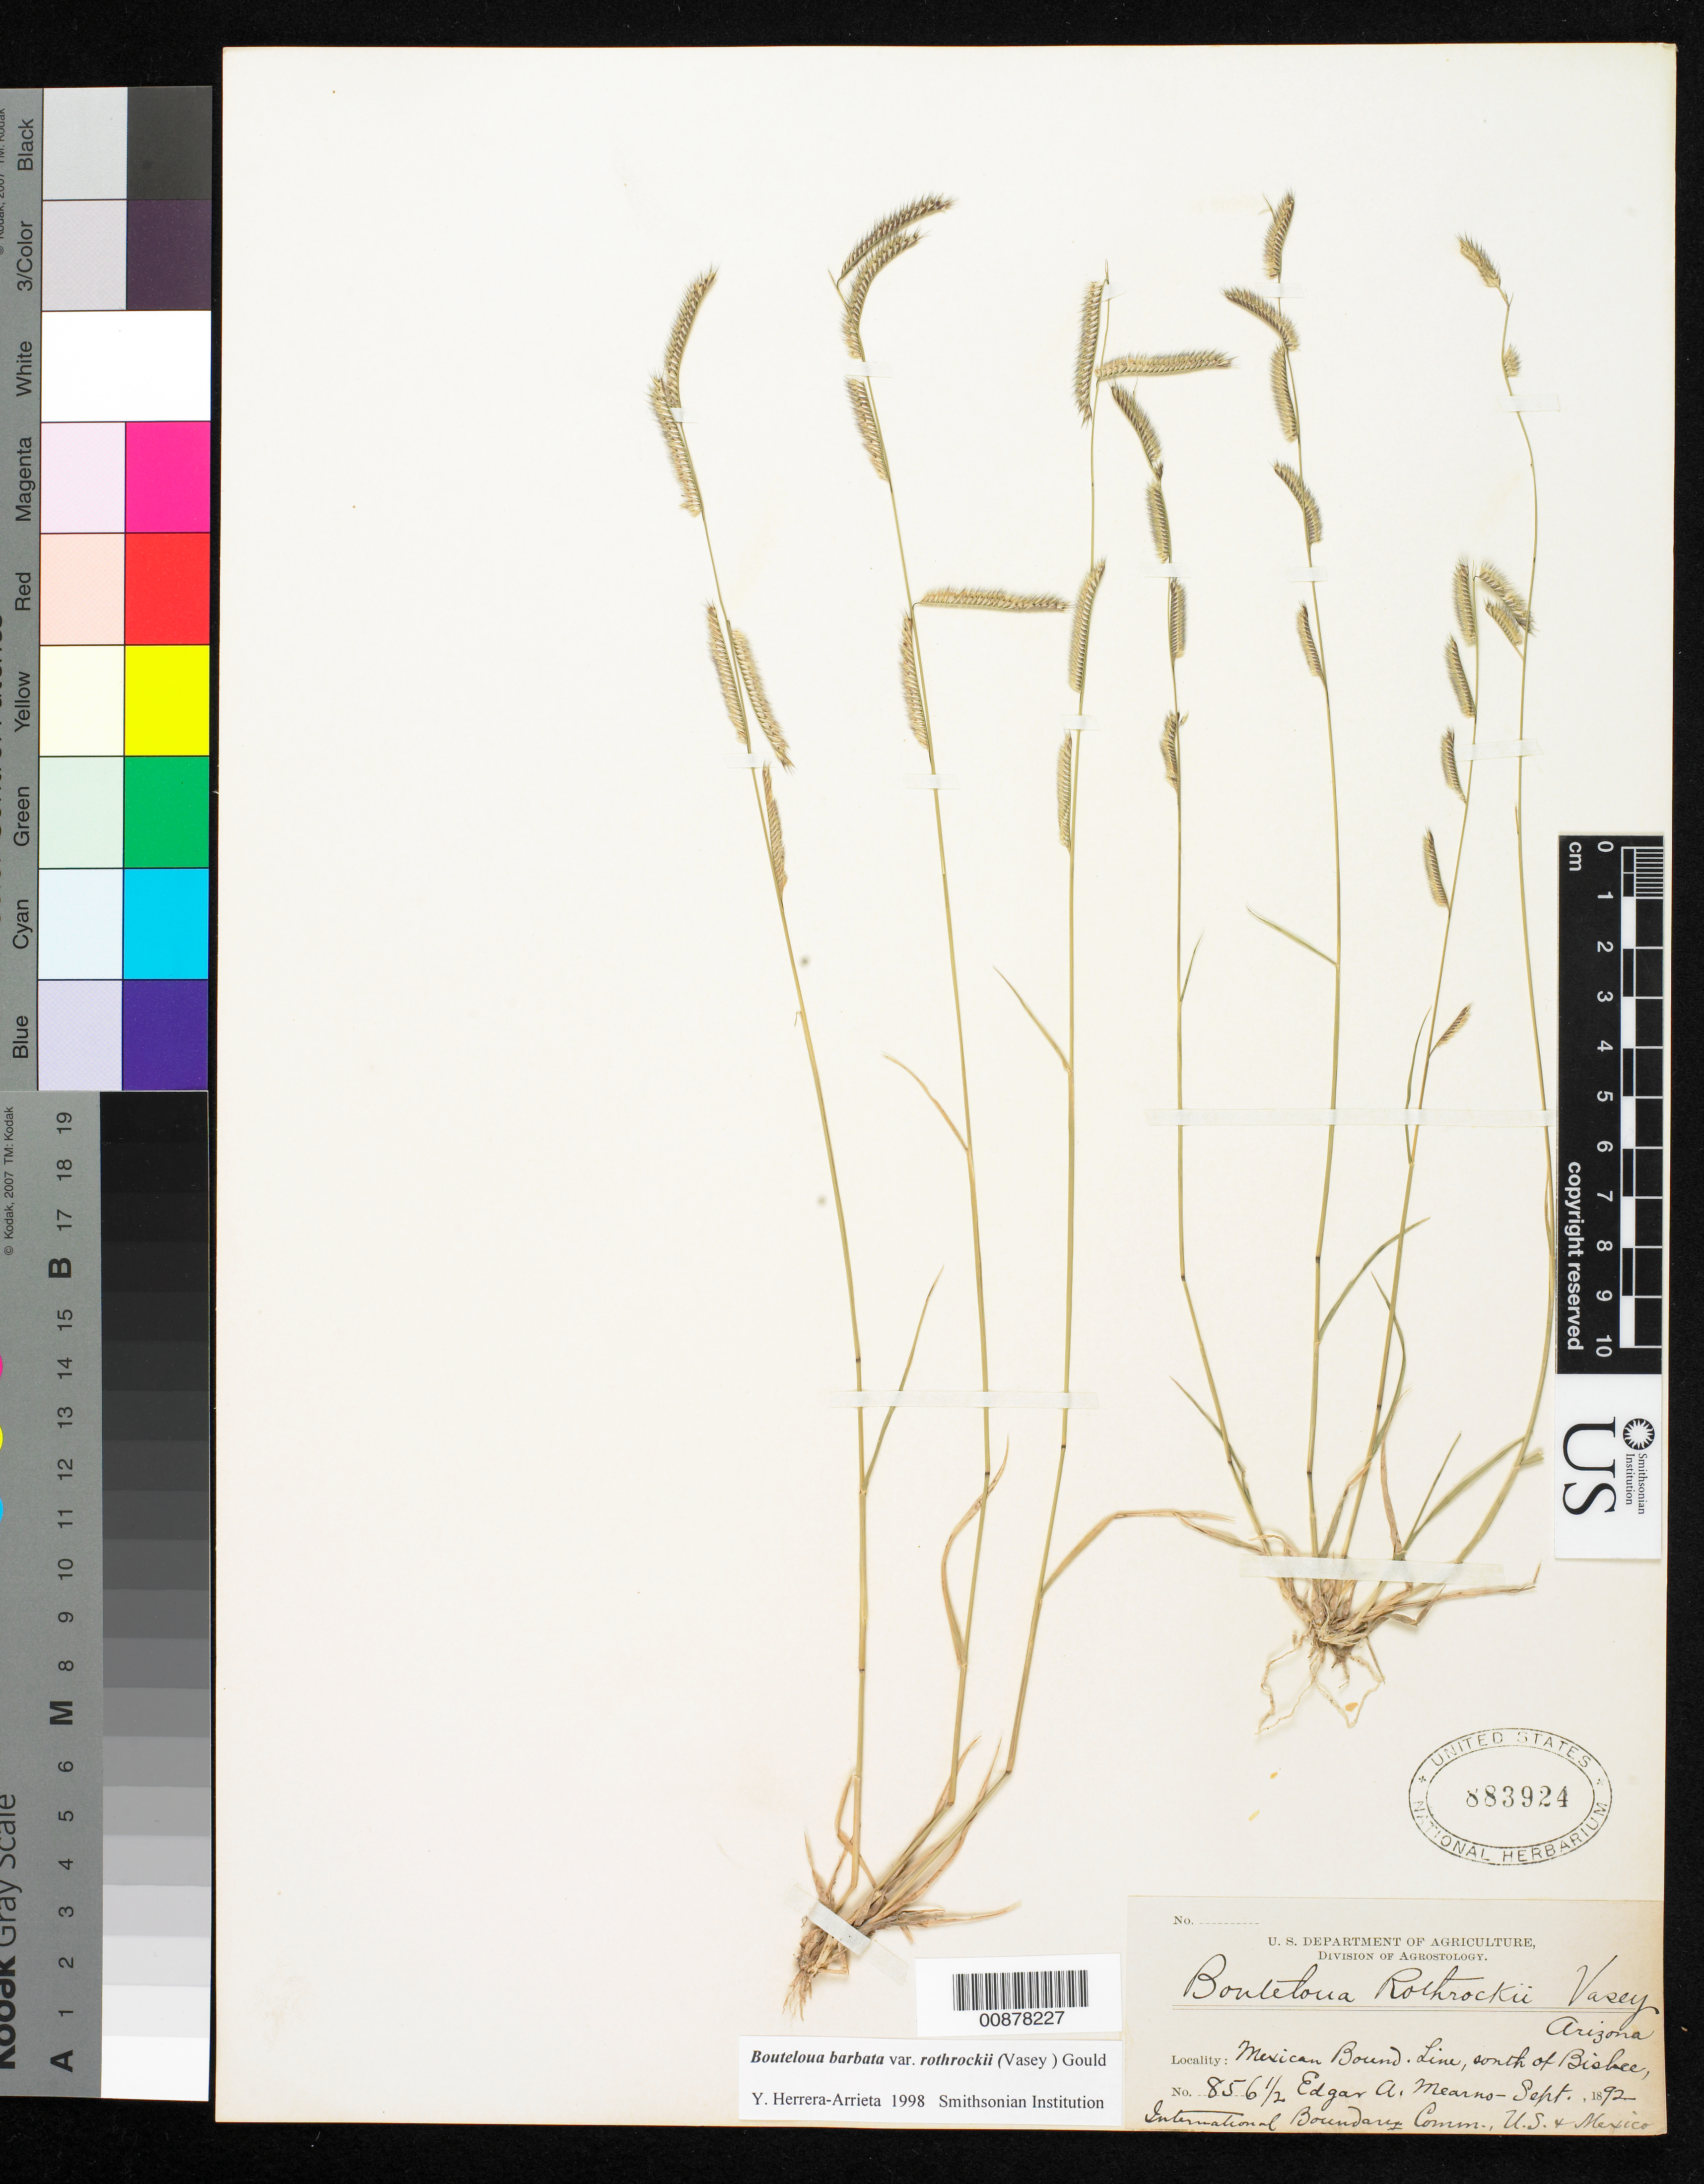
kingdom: Plantae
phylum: Tracheophyta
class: Liliopsida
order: Poales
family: Poaceae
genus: Bouteloua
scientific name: Bouteloua barbata var. rothrockii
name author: (Vasey) Gould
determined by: Herrera Arrieta, Y., (CIIDIR), Instituto Politecnico Nacional (MEXICO)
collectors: E. A. Mearns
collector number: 856½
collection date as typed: Sep 1892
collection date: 1892-09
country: United States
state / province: Arizona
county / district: Cochise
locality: Mexican Boundary Line, S of Bisbee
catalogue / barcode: US 883924